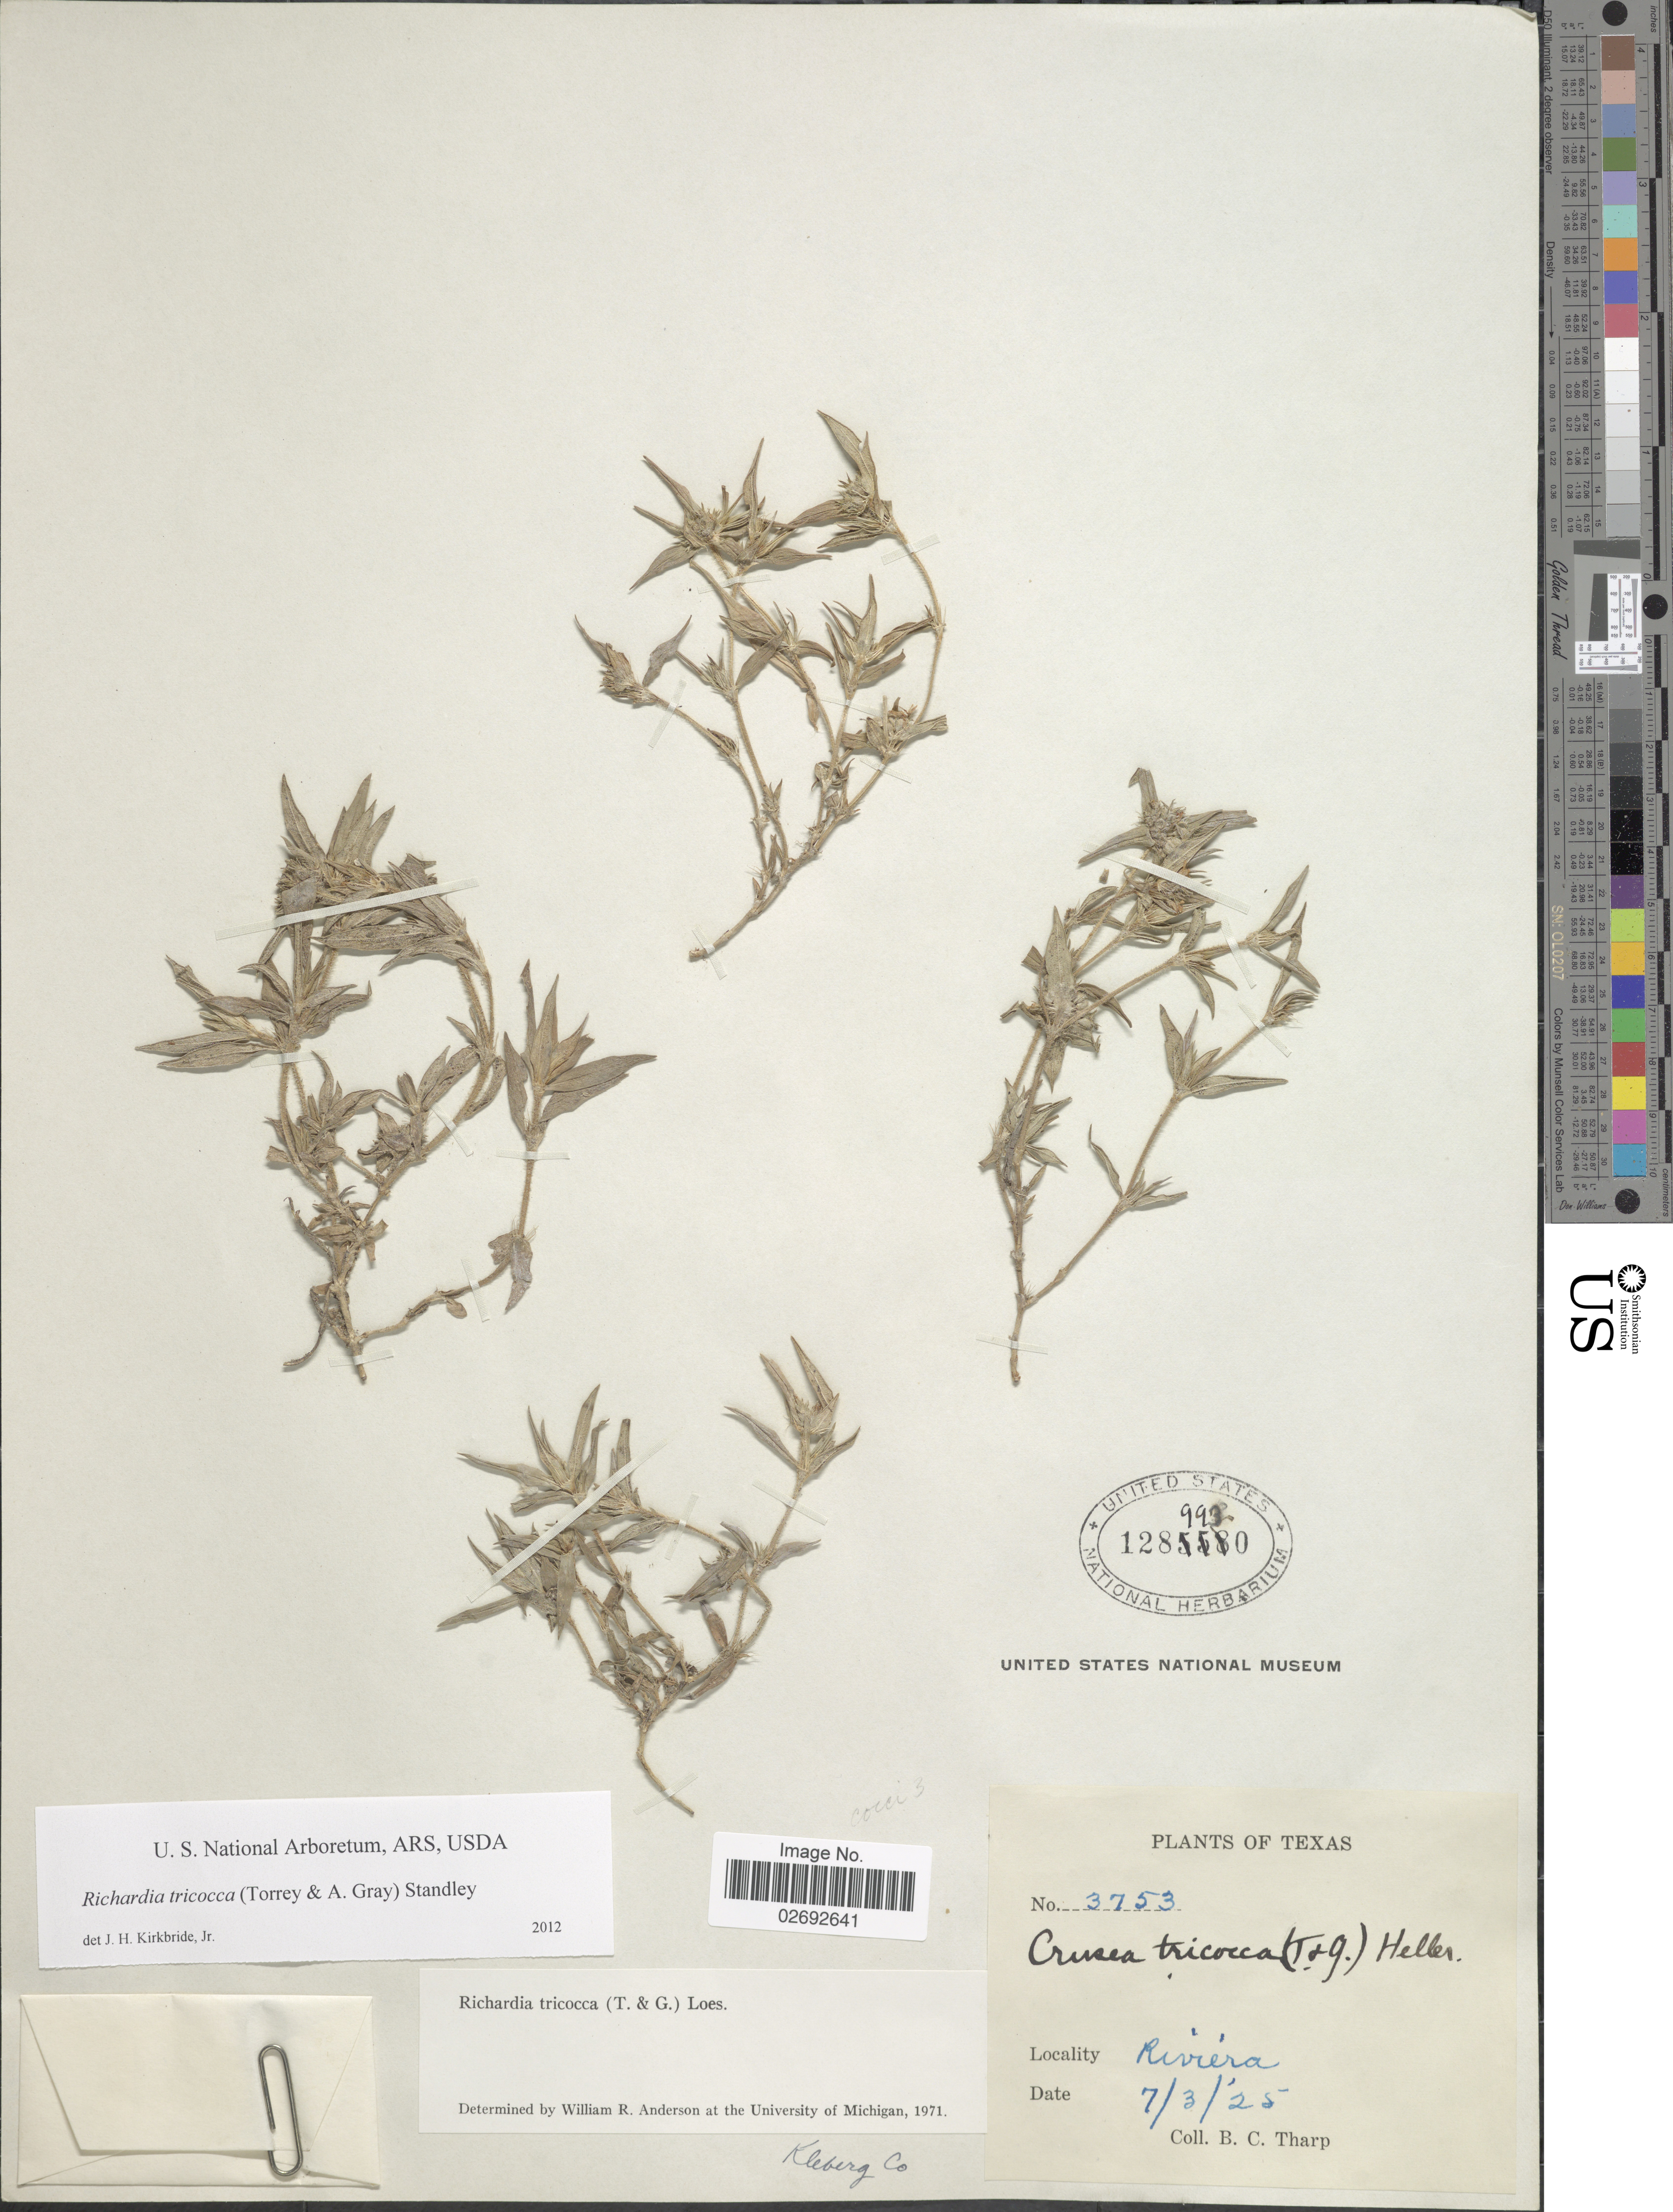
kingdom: Plantae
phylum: Tracheophyta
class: Magnoliopsida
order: Gentianales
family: Rubiaceae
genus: Richardia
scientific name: Richardia tricocca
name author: (Torr.) Standl.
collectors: B. C. Tharp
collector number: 3753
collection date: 1925-07-03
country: United States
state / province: Texas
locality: Riviera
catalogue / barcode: US 1289930